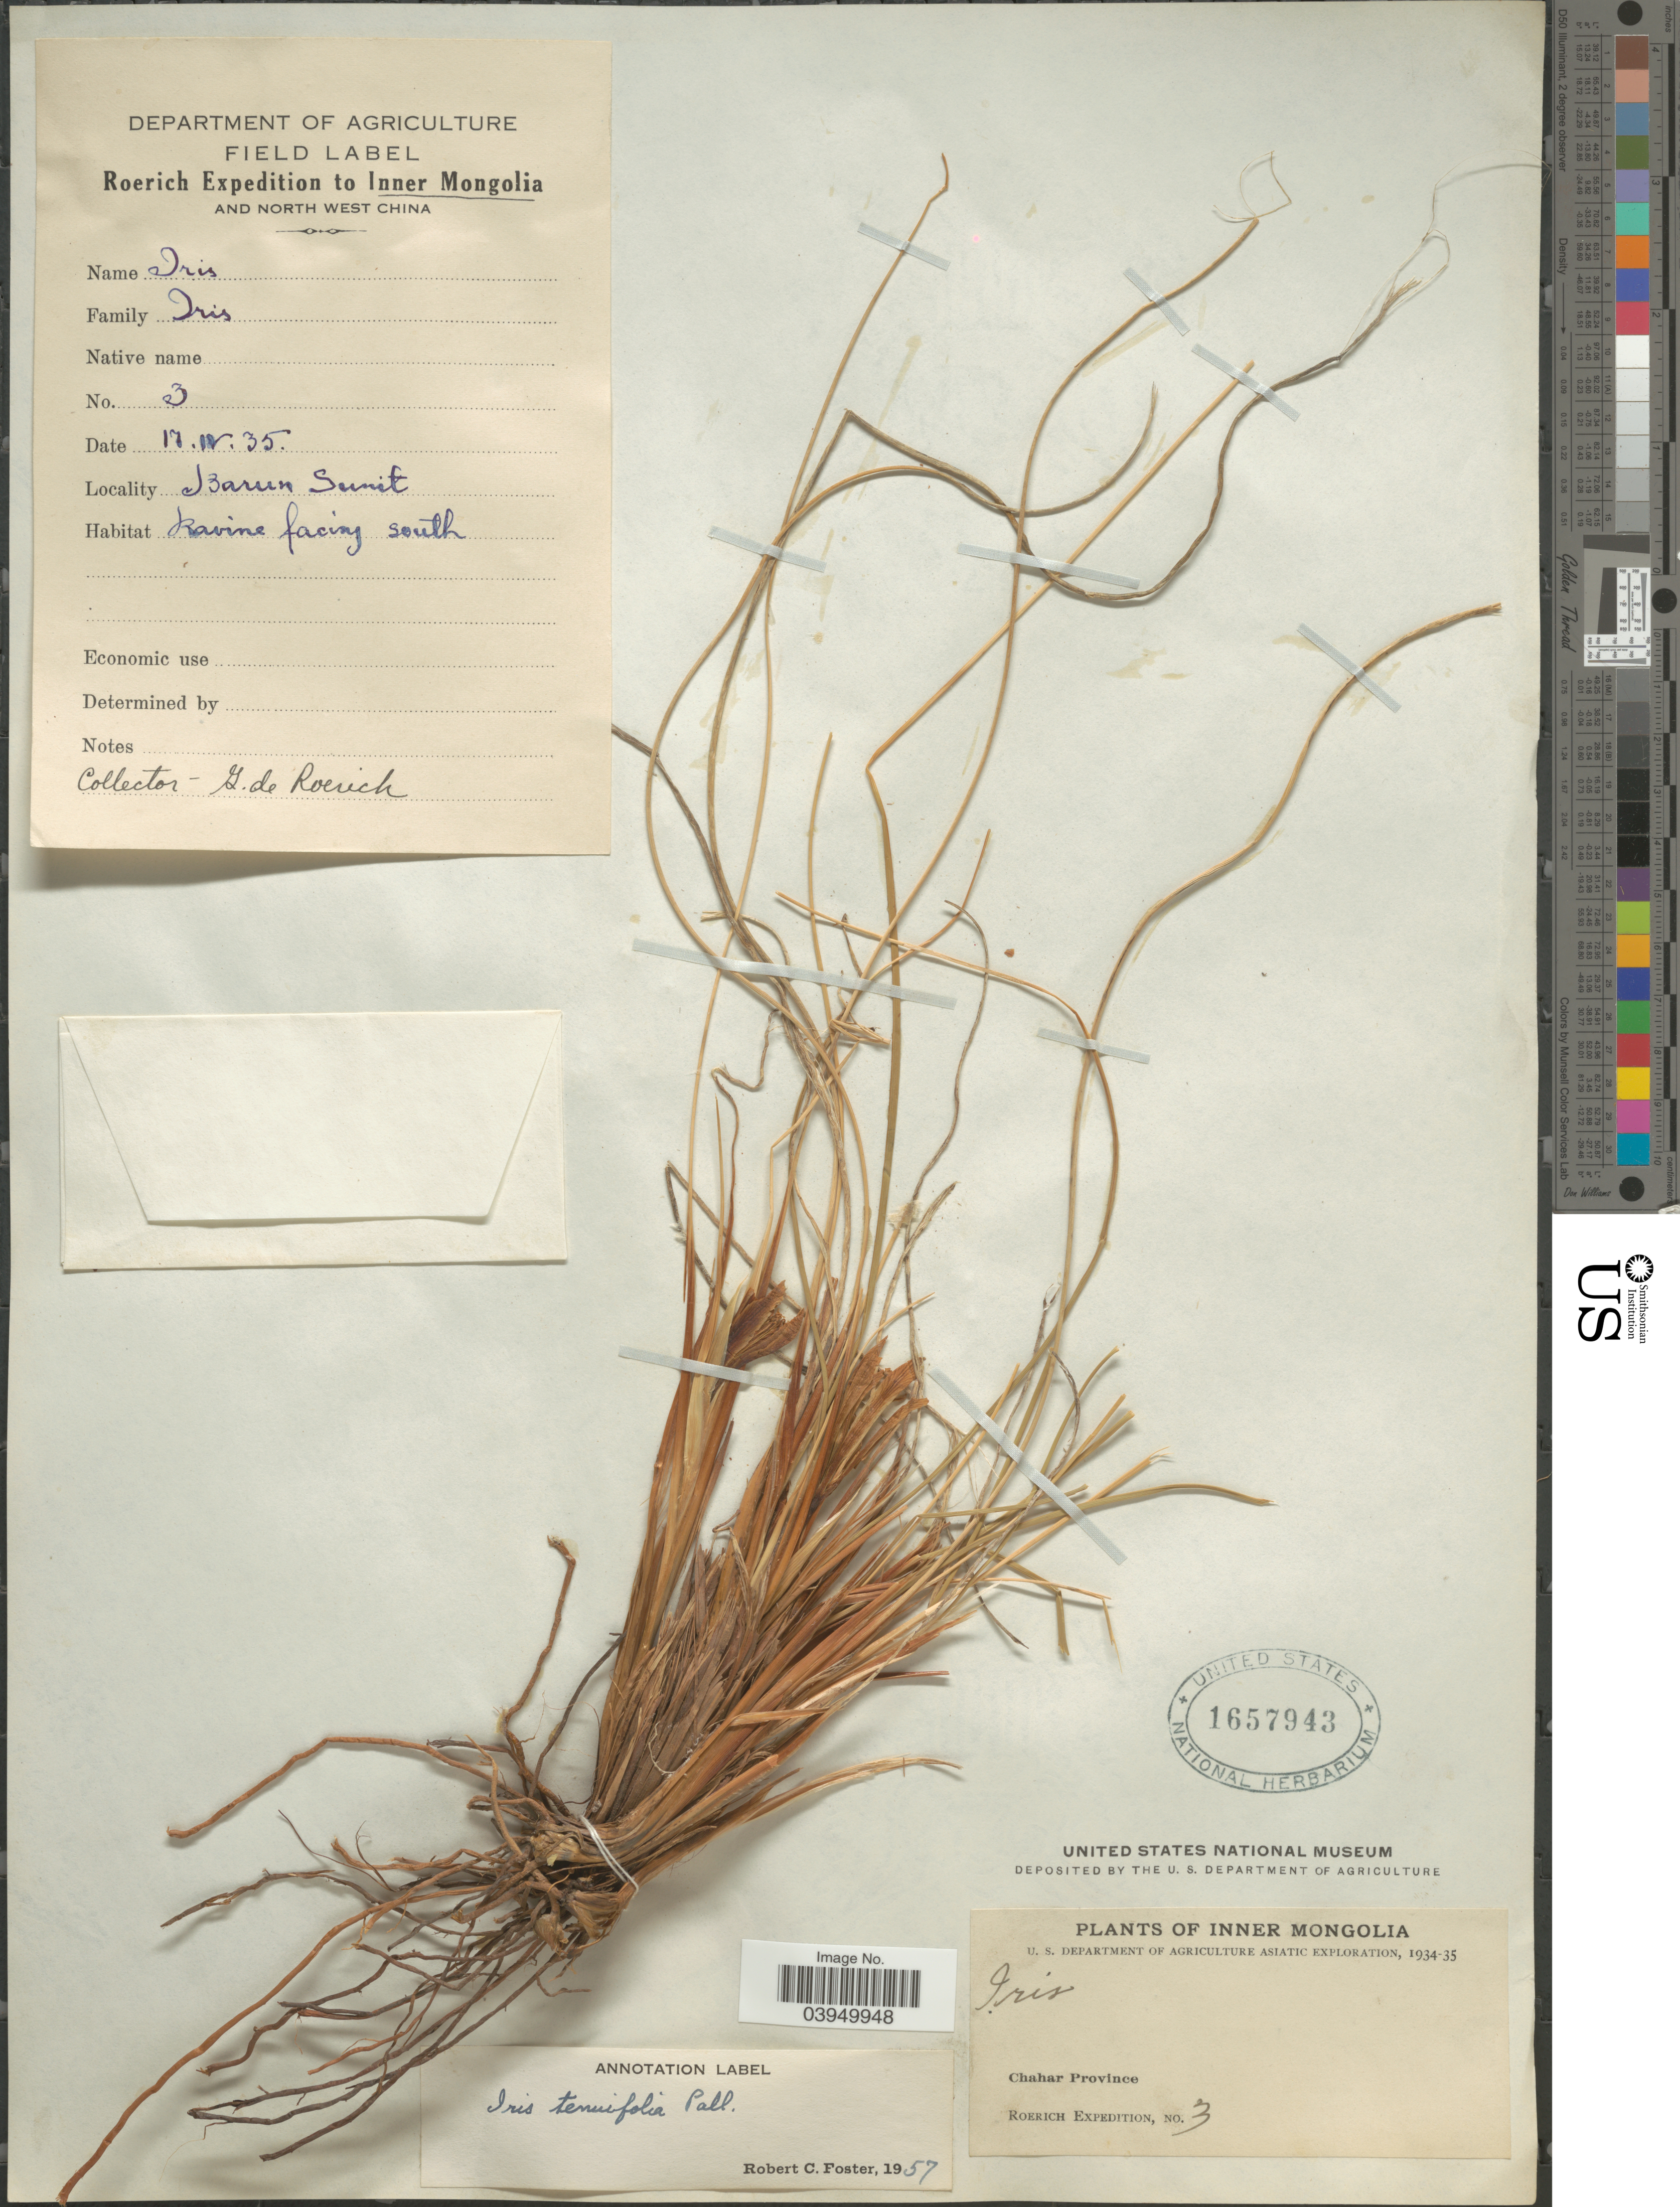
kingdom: Plantae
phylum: Tracheophyta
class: Liliopsida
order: Asparagales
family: Iridaceae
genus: Iris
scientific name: Iris tenuifolia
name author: Pall.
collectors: Roerich Expedition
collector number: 3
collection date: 1935-04-17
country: China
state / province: Nei Monggol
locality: Inner Mongolia and North West China. Chahar Province. Inner Mongolia. Barun Sunit.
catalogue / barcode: US 1657943